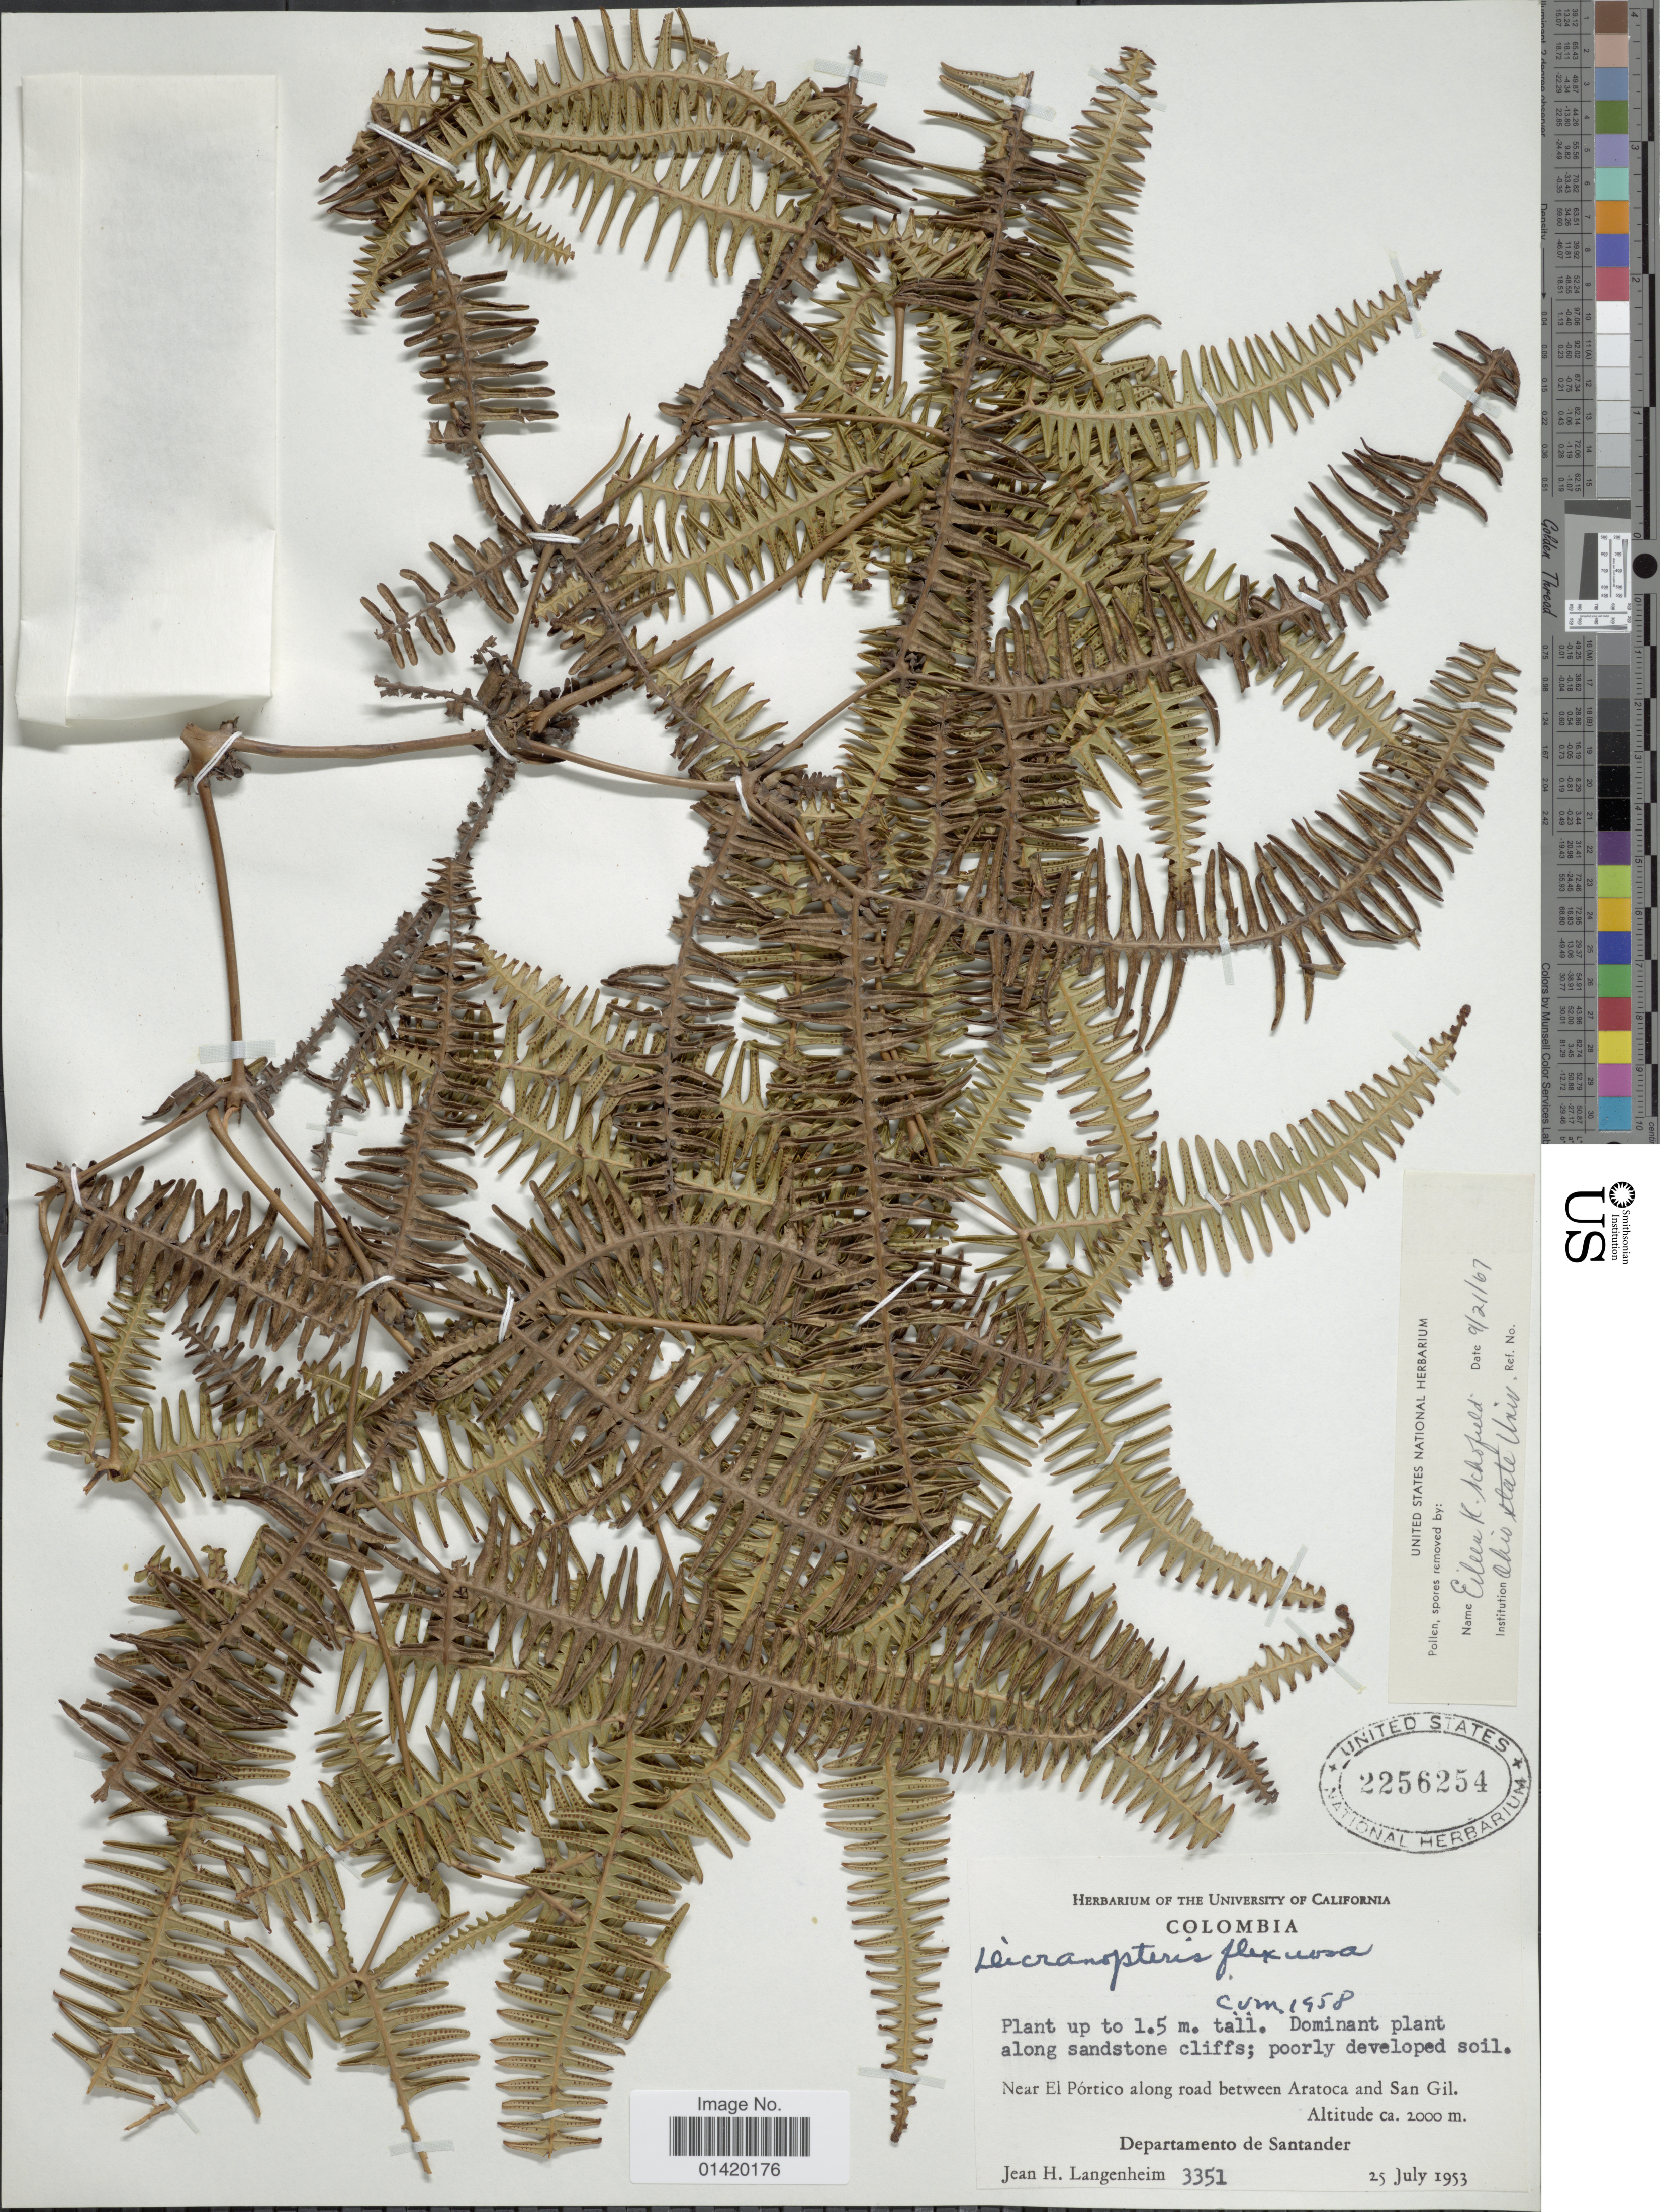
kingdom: Plantae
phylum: Tracheophyta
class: Polypodiopsida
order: Gleicheniales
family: Gleicheniaceae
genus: Dicranopteris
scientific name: Dicranopteris flexuosa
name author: (Schrad.) Underw.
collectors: J. H. Langenheim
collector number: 3351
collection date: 1953-07-25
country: Colombia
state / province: Santander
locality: Near El Pórtico along road between Aratoca and San Gil,Departamento de Santander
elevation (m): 2000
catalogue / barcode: US 2256254